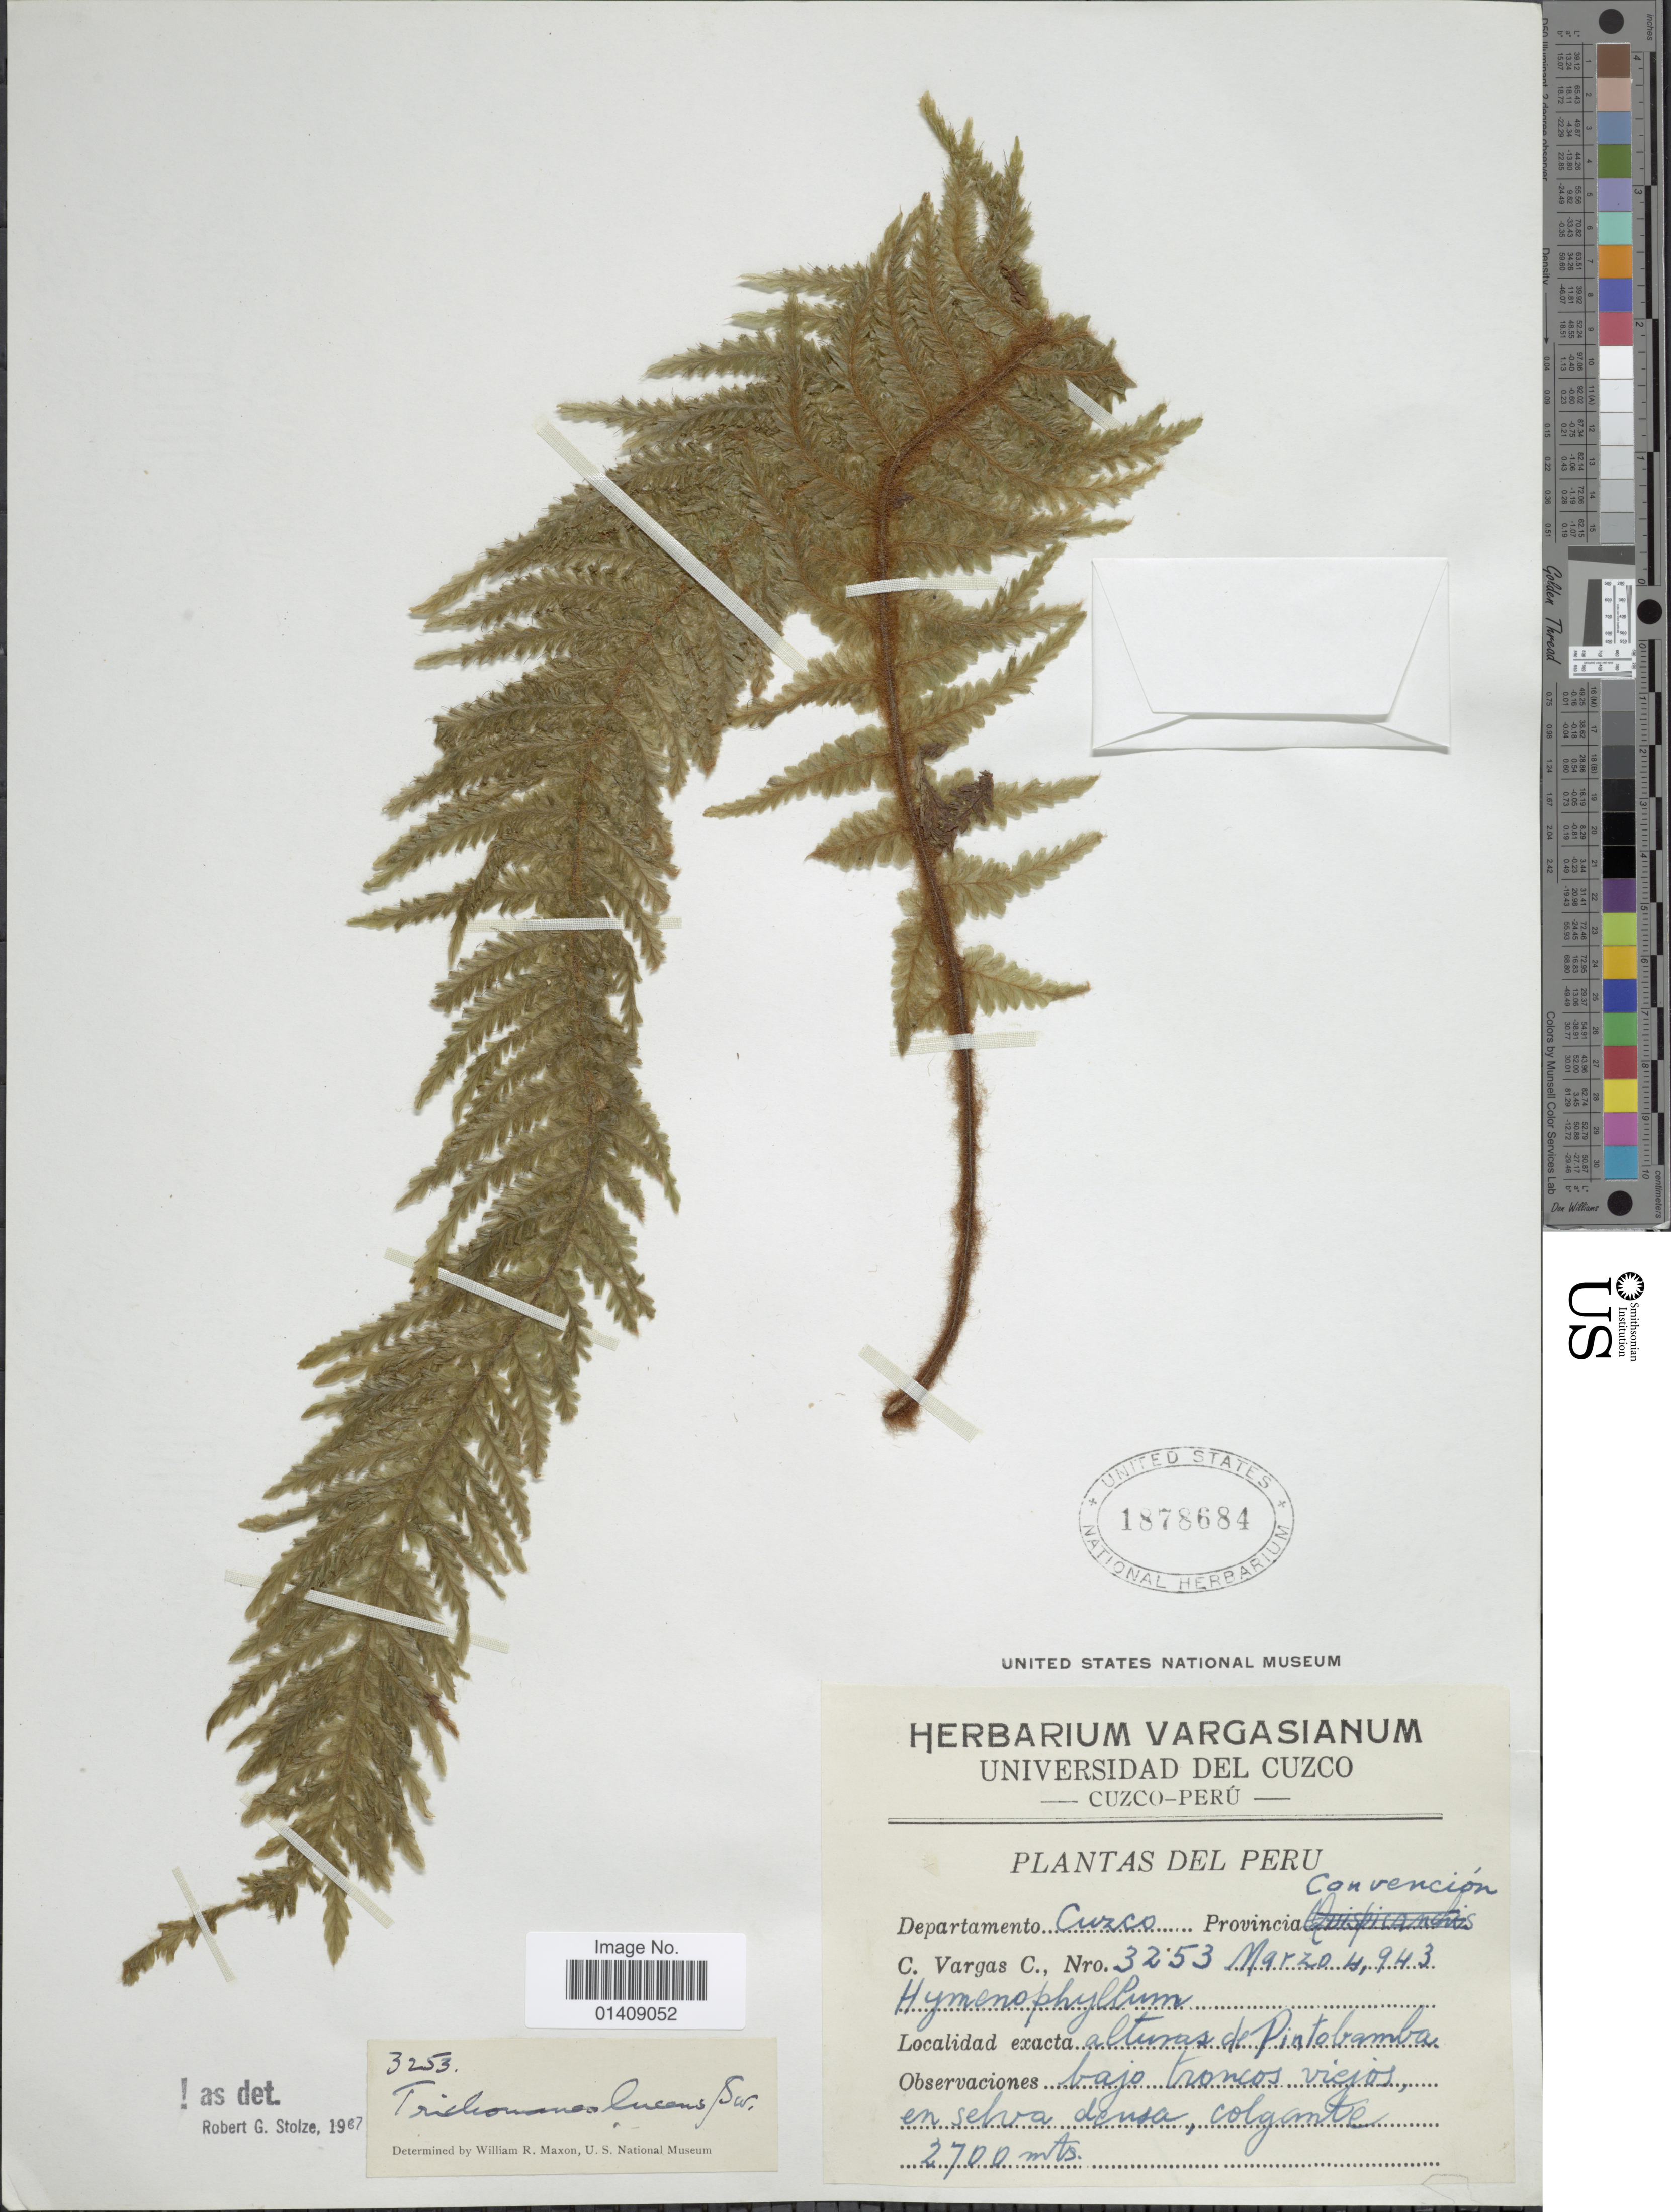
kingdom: Plantae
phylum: Tracheophyta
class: Polypodiopsida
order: Hymenophyllales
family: Hymenophyllaceae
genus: Trichomanes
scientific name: Trichomanes lucens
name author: Sw.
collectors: C. Vargas Calderón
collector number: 3253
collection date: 1943-03-04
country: Peru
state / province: Cusco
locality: Cuzco. Alturas de Pintobamba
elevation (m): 2700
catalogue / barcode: US 1878684